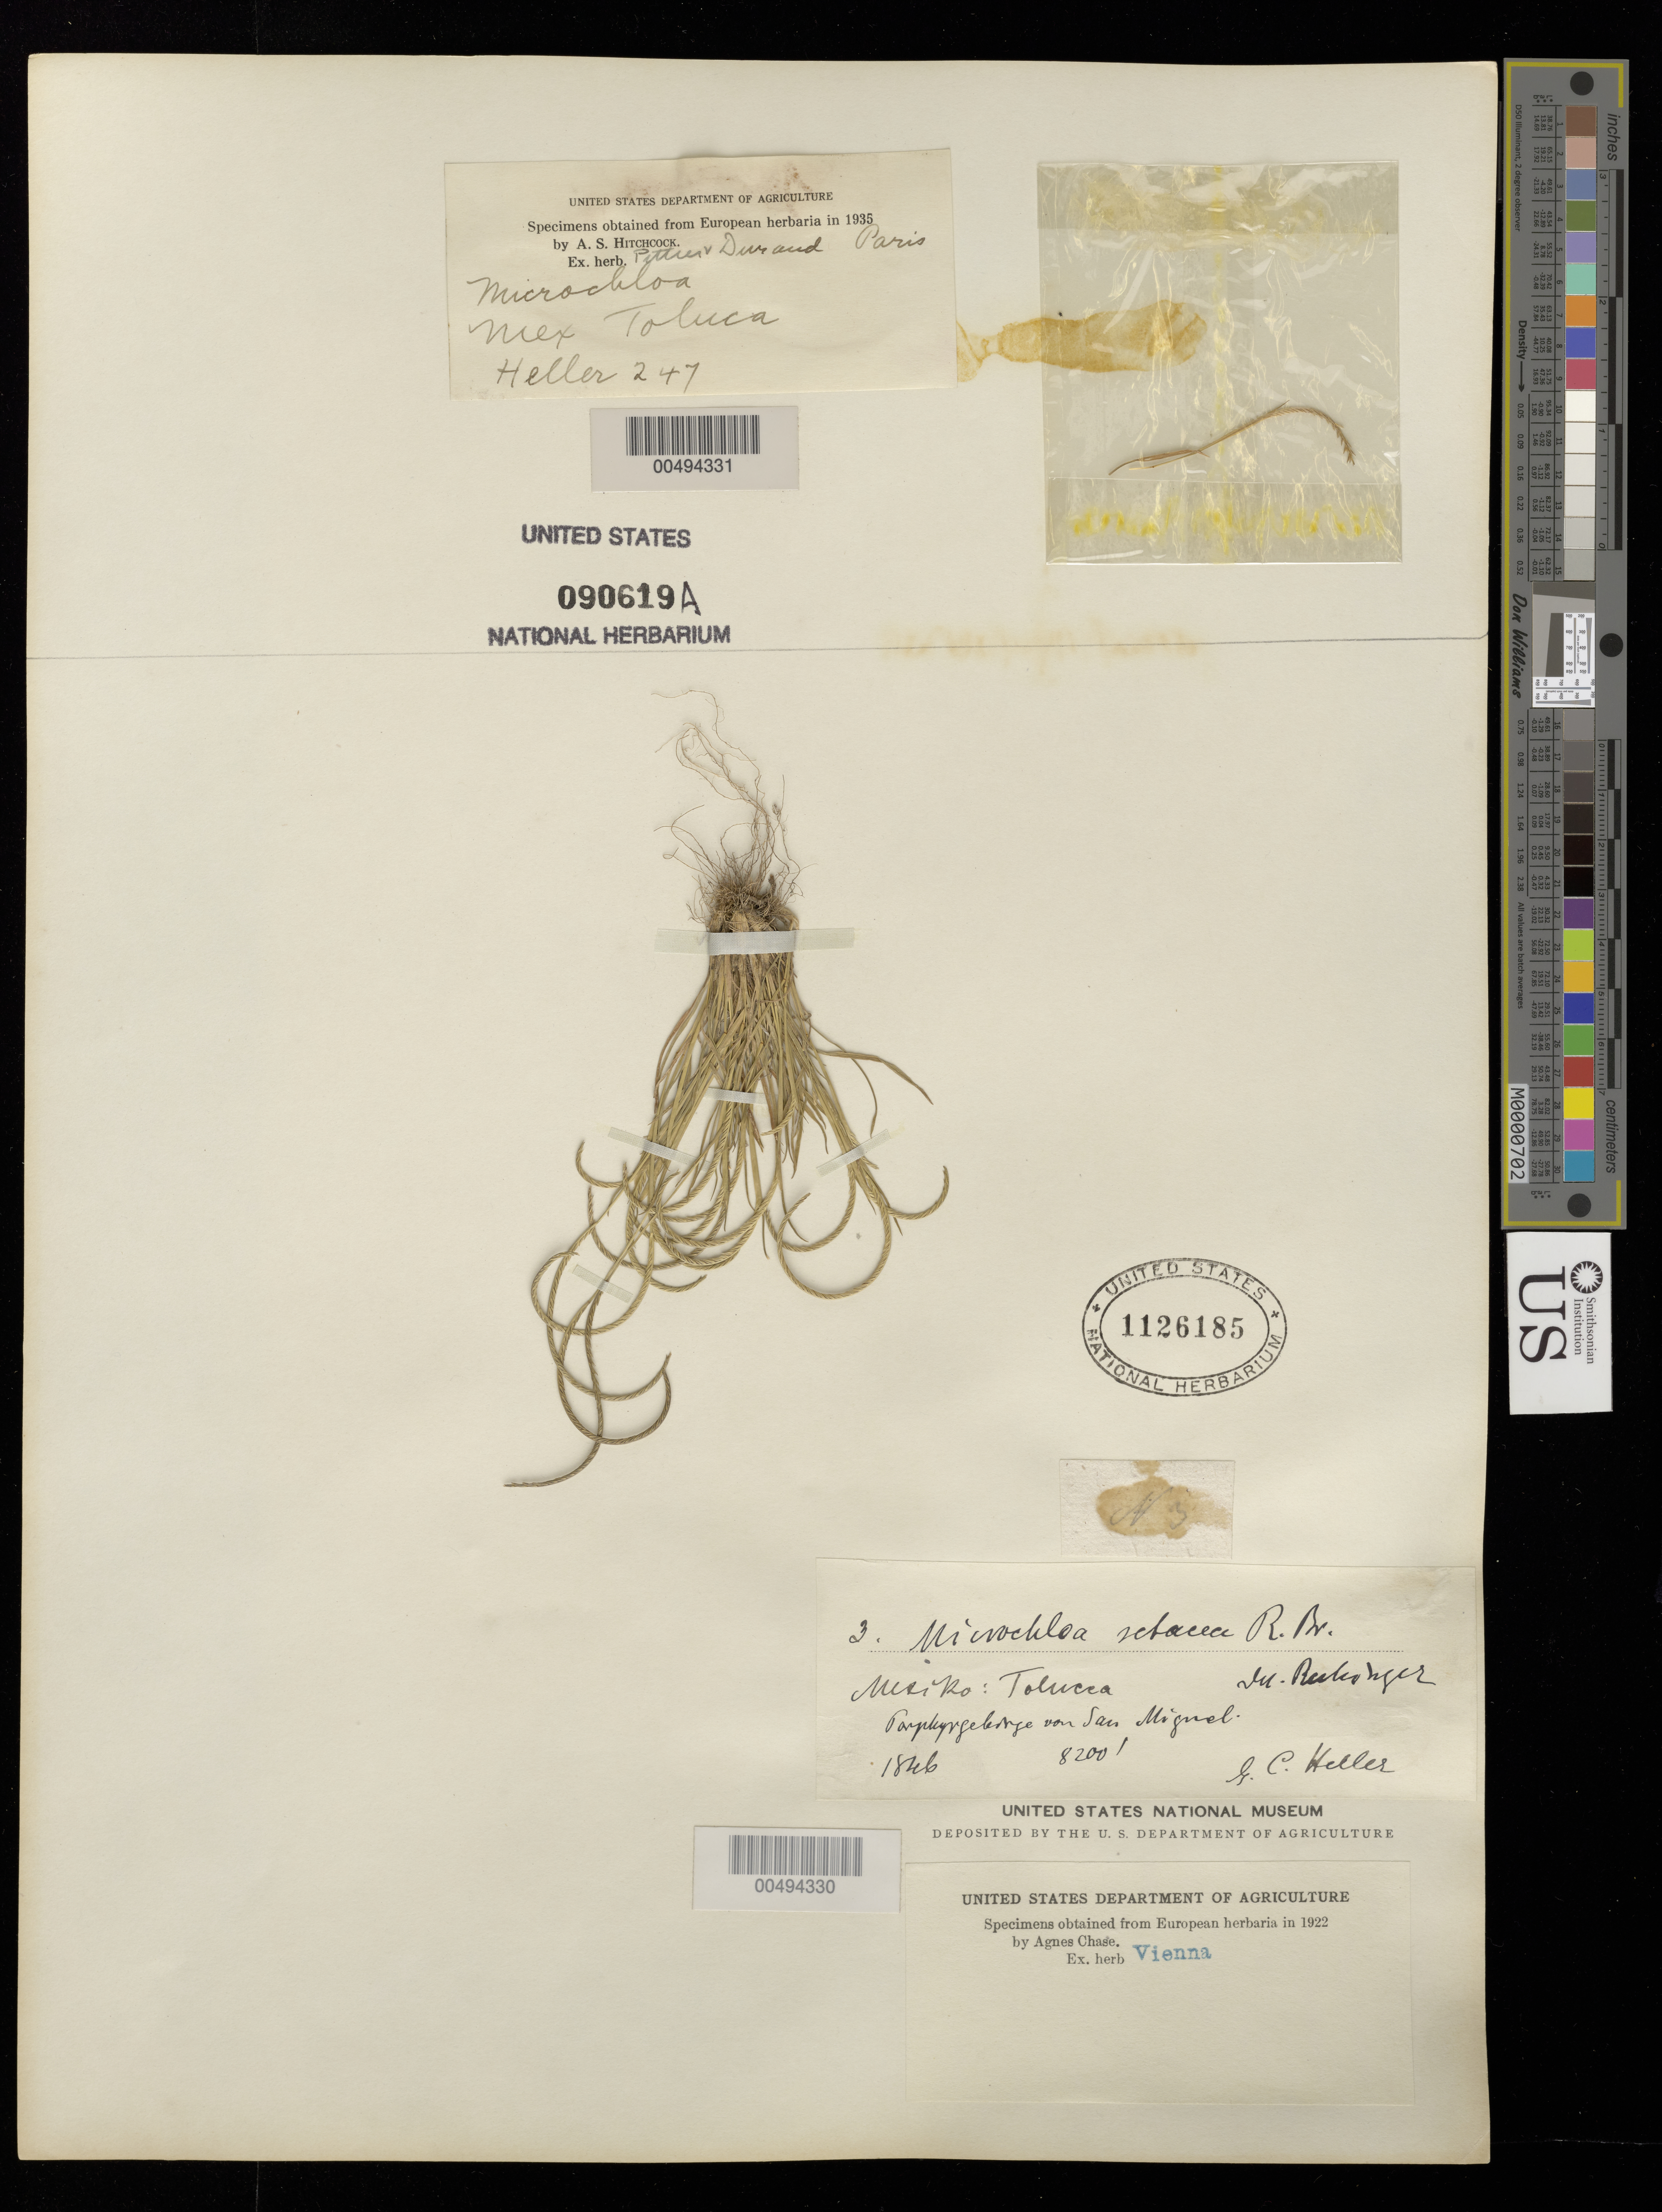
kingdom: Plantae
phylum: Tracheophyta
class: Liliopsida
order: Poales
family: Poaceae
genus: Microchloa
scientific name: Microchloa kunthii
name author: Desv.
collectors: G. C. Heller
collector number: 247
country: Mexico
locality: Toluca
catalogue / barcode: US 90619A